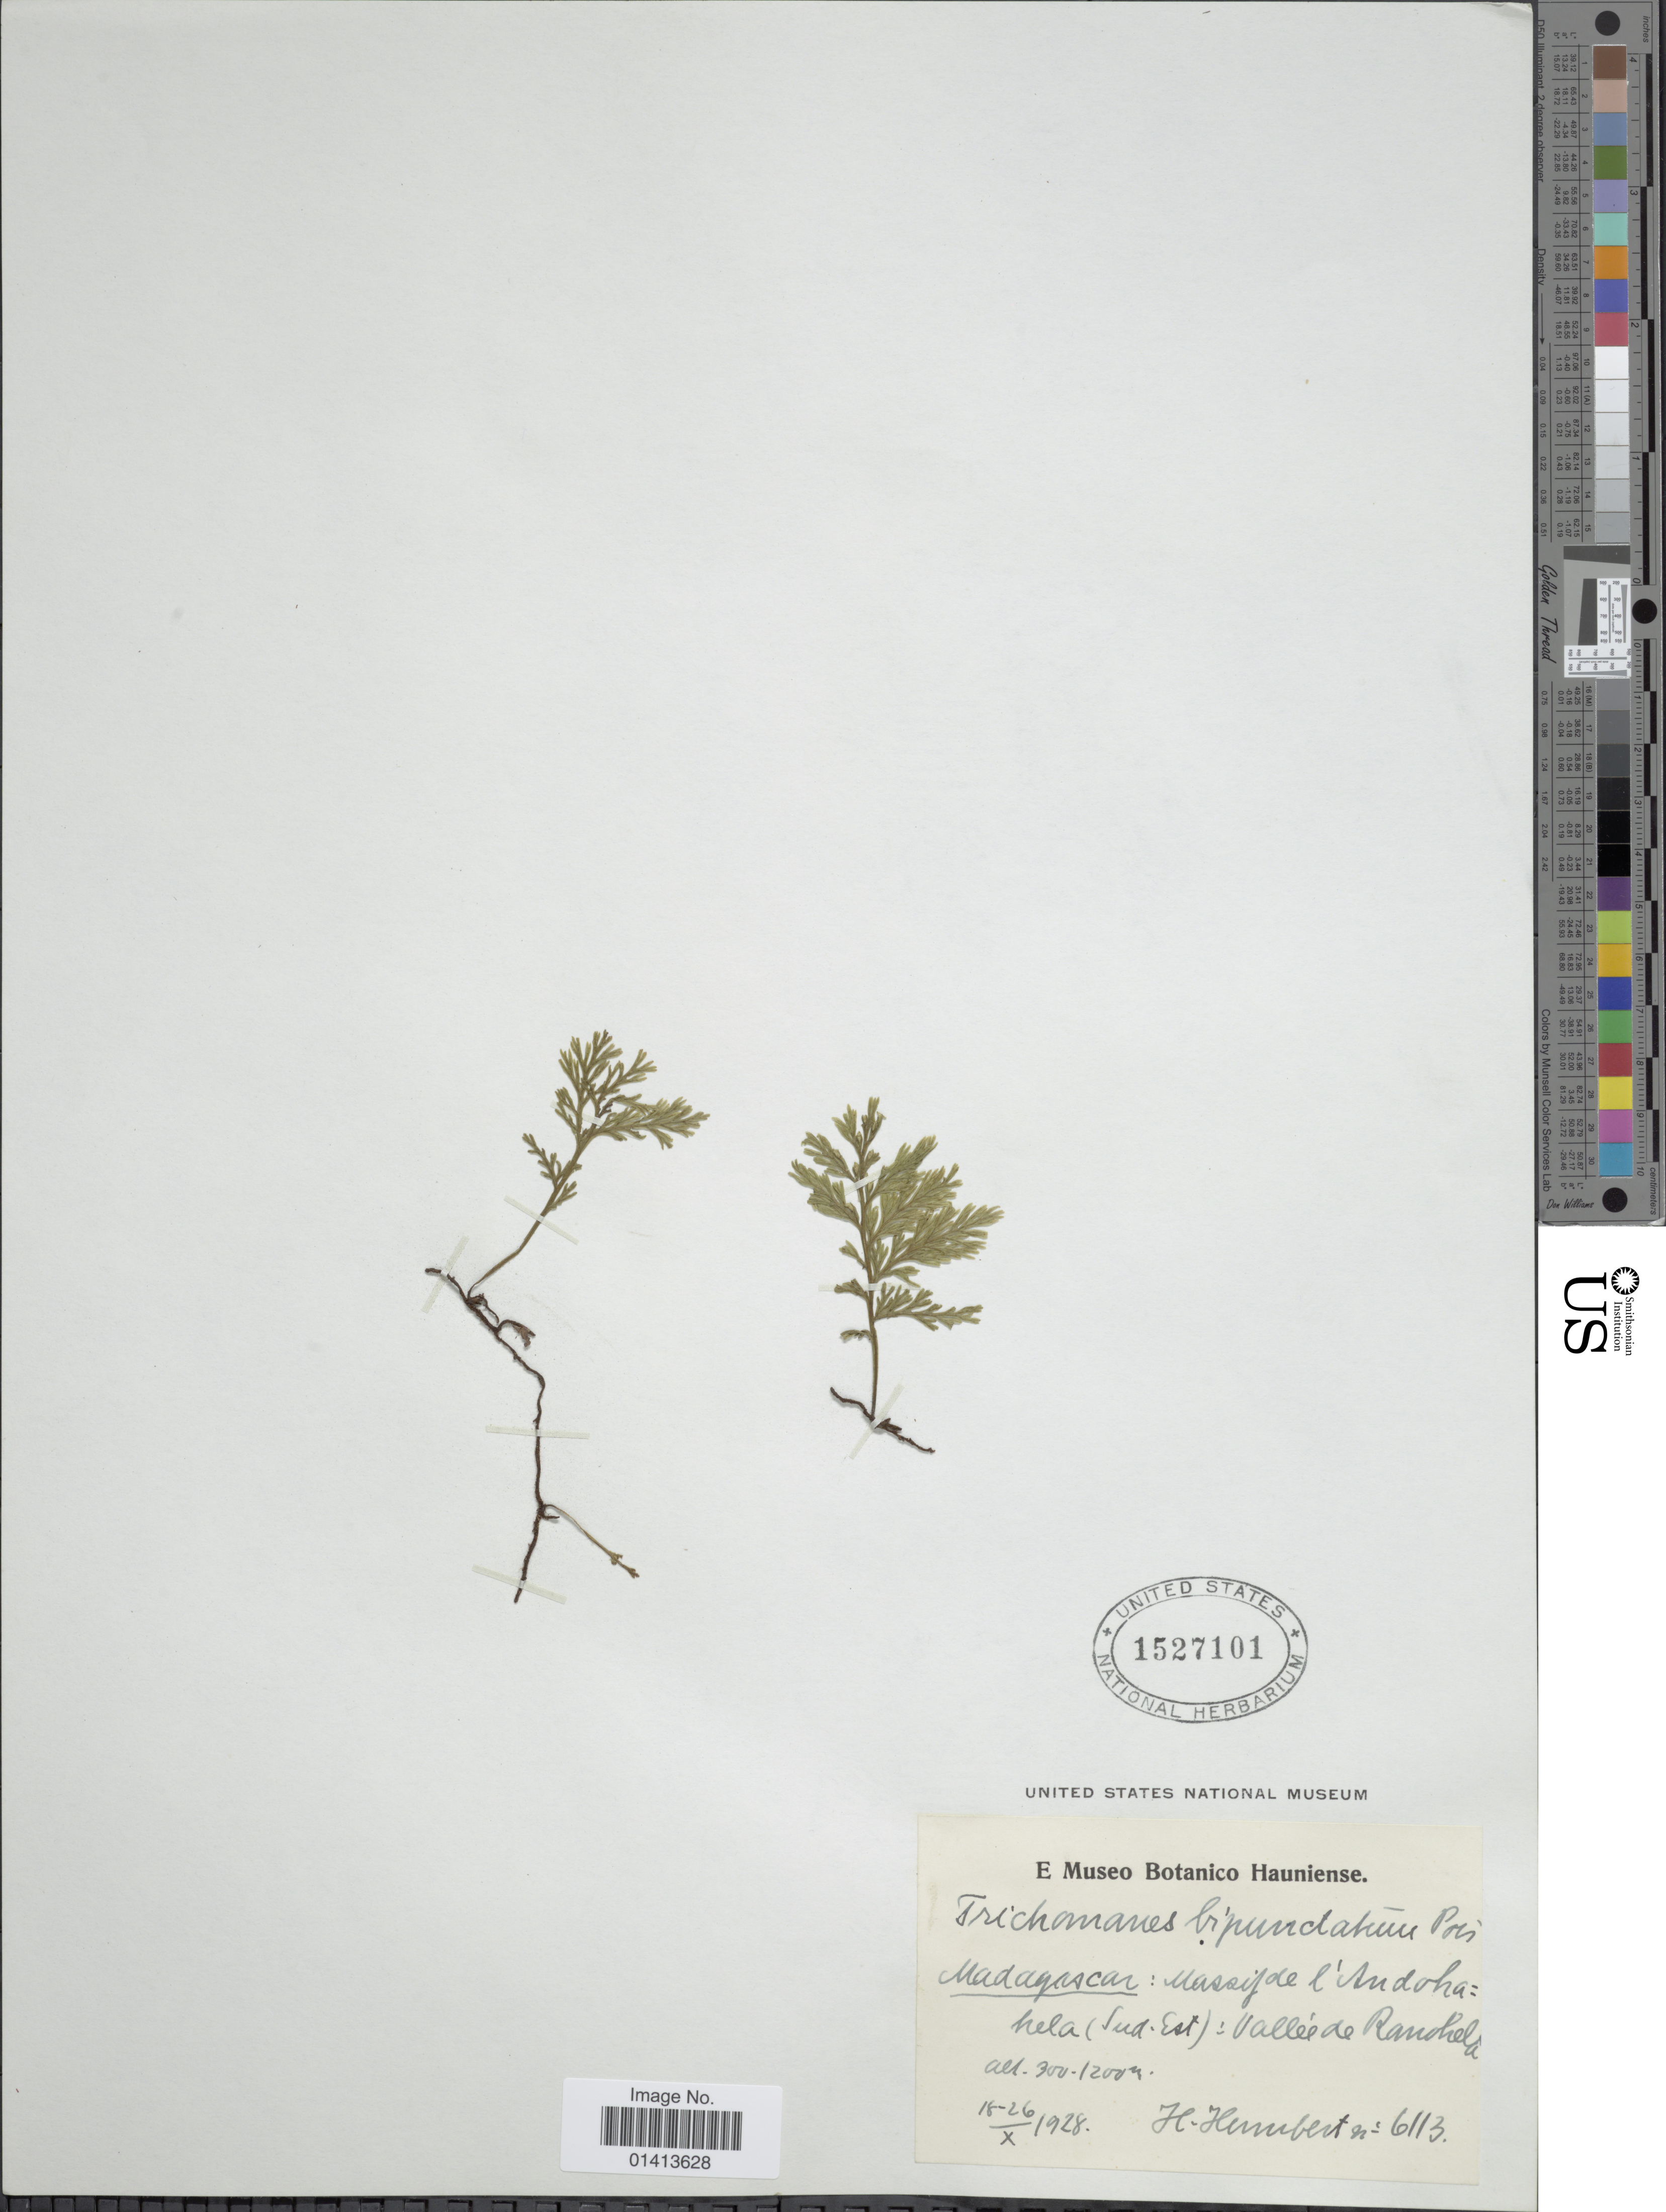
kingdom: Plantae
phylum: Tracheophyta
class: Polypodiopsida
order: Hymenophyllales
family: Hymenophyllaceae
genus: Crepidomanes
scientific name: Crepidomanes bipunctatum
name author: (Poir.) Copel.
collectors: H. Humbert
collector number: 6113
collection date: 1928-10-18/1928-10-26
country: Madagascar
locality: Massif de l'Andohahelo (Sud-Est): Vallée de Ranohela, Foret sur laterite de gneiss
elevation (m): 300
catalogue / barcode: US 1527101